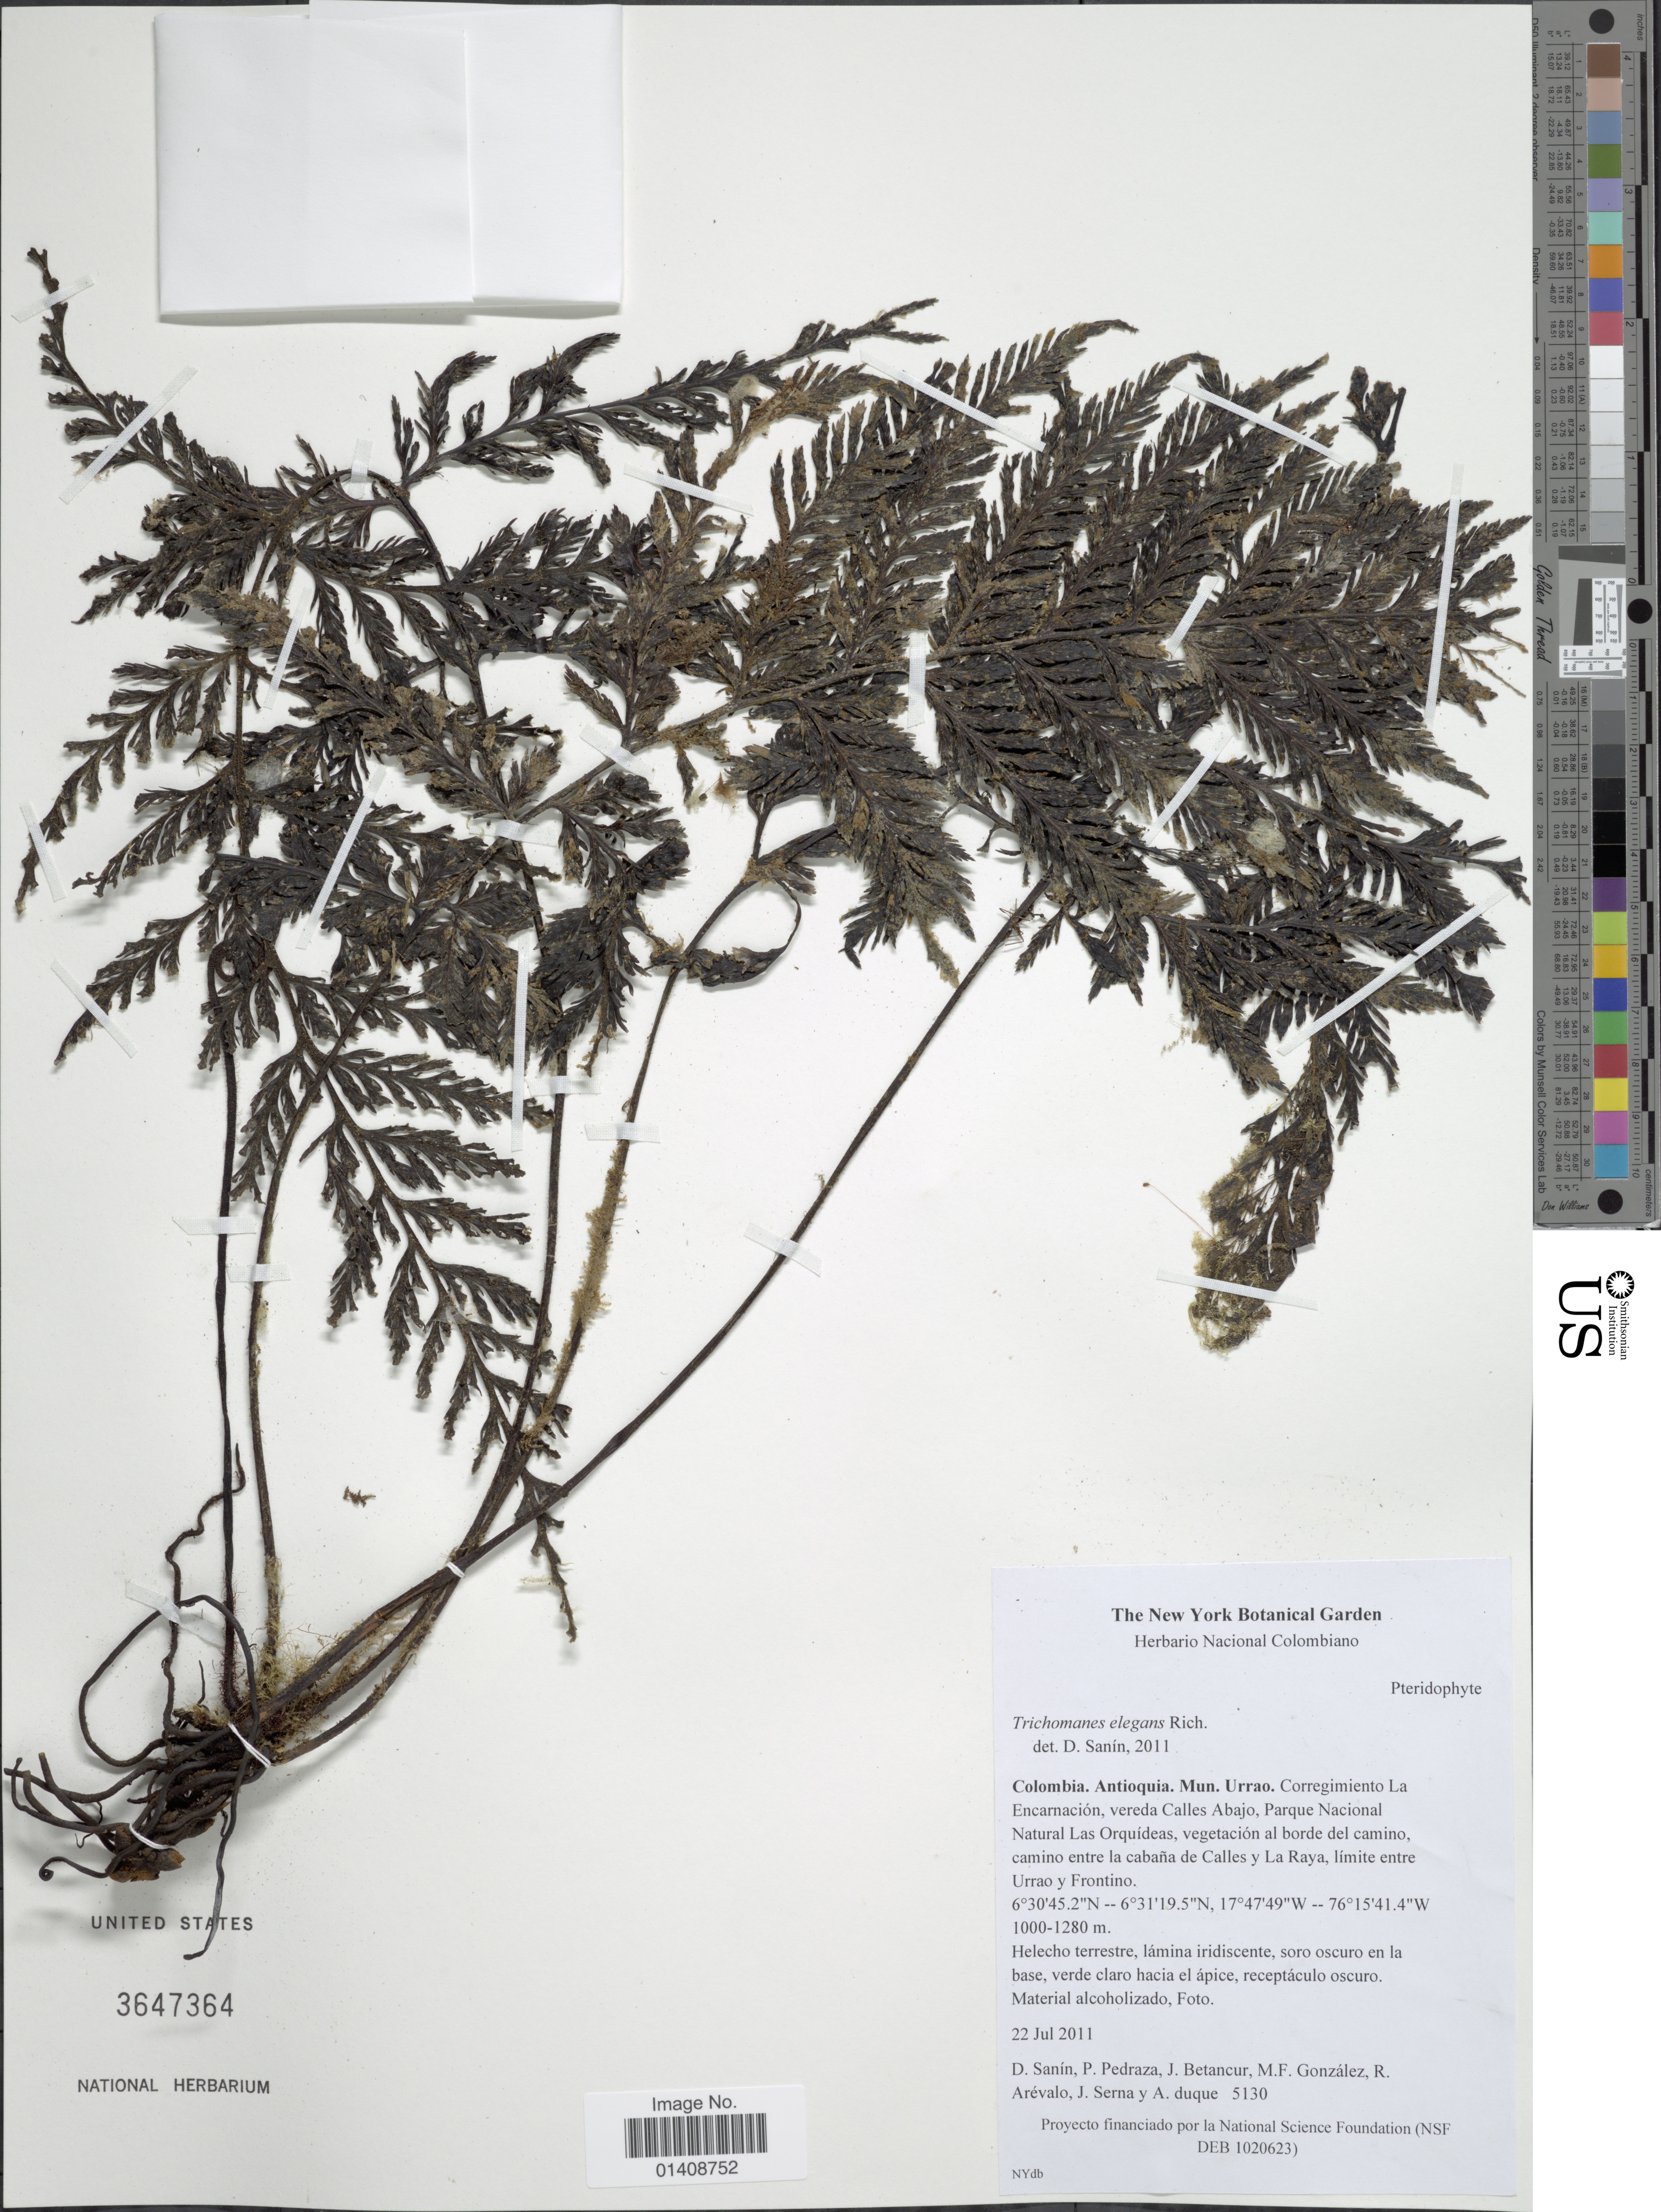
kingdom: Plantae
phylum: Tracheophyta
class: Polypodiopsida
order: Hymenophyllales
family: Hymenophyllaceae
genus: Trichomanes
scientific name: Trichomanes elegans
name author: Rich.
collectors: D. Sanin, P. Pedraza, J. Betancur, M. González & et al.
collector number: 5130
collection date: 2011-07-22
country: Colombia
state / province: Antioquia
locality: Mun. Urrao. Corregimiento La Encarnacion, vereda Calles Abajo, Parque Nacional Natural Las Orquideas, vegetacion al borde del camino, camino entre la cabana de Calles y La Raya, limite entre Urrao y Frontino.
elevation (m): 1000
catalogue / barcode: US 3647364